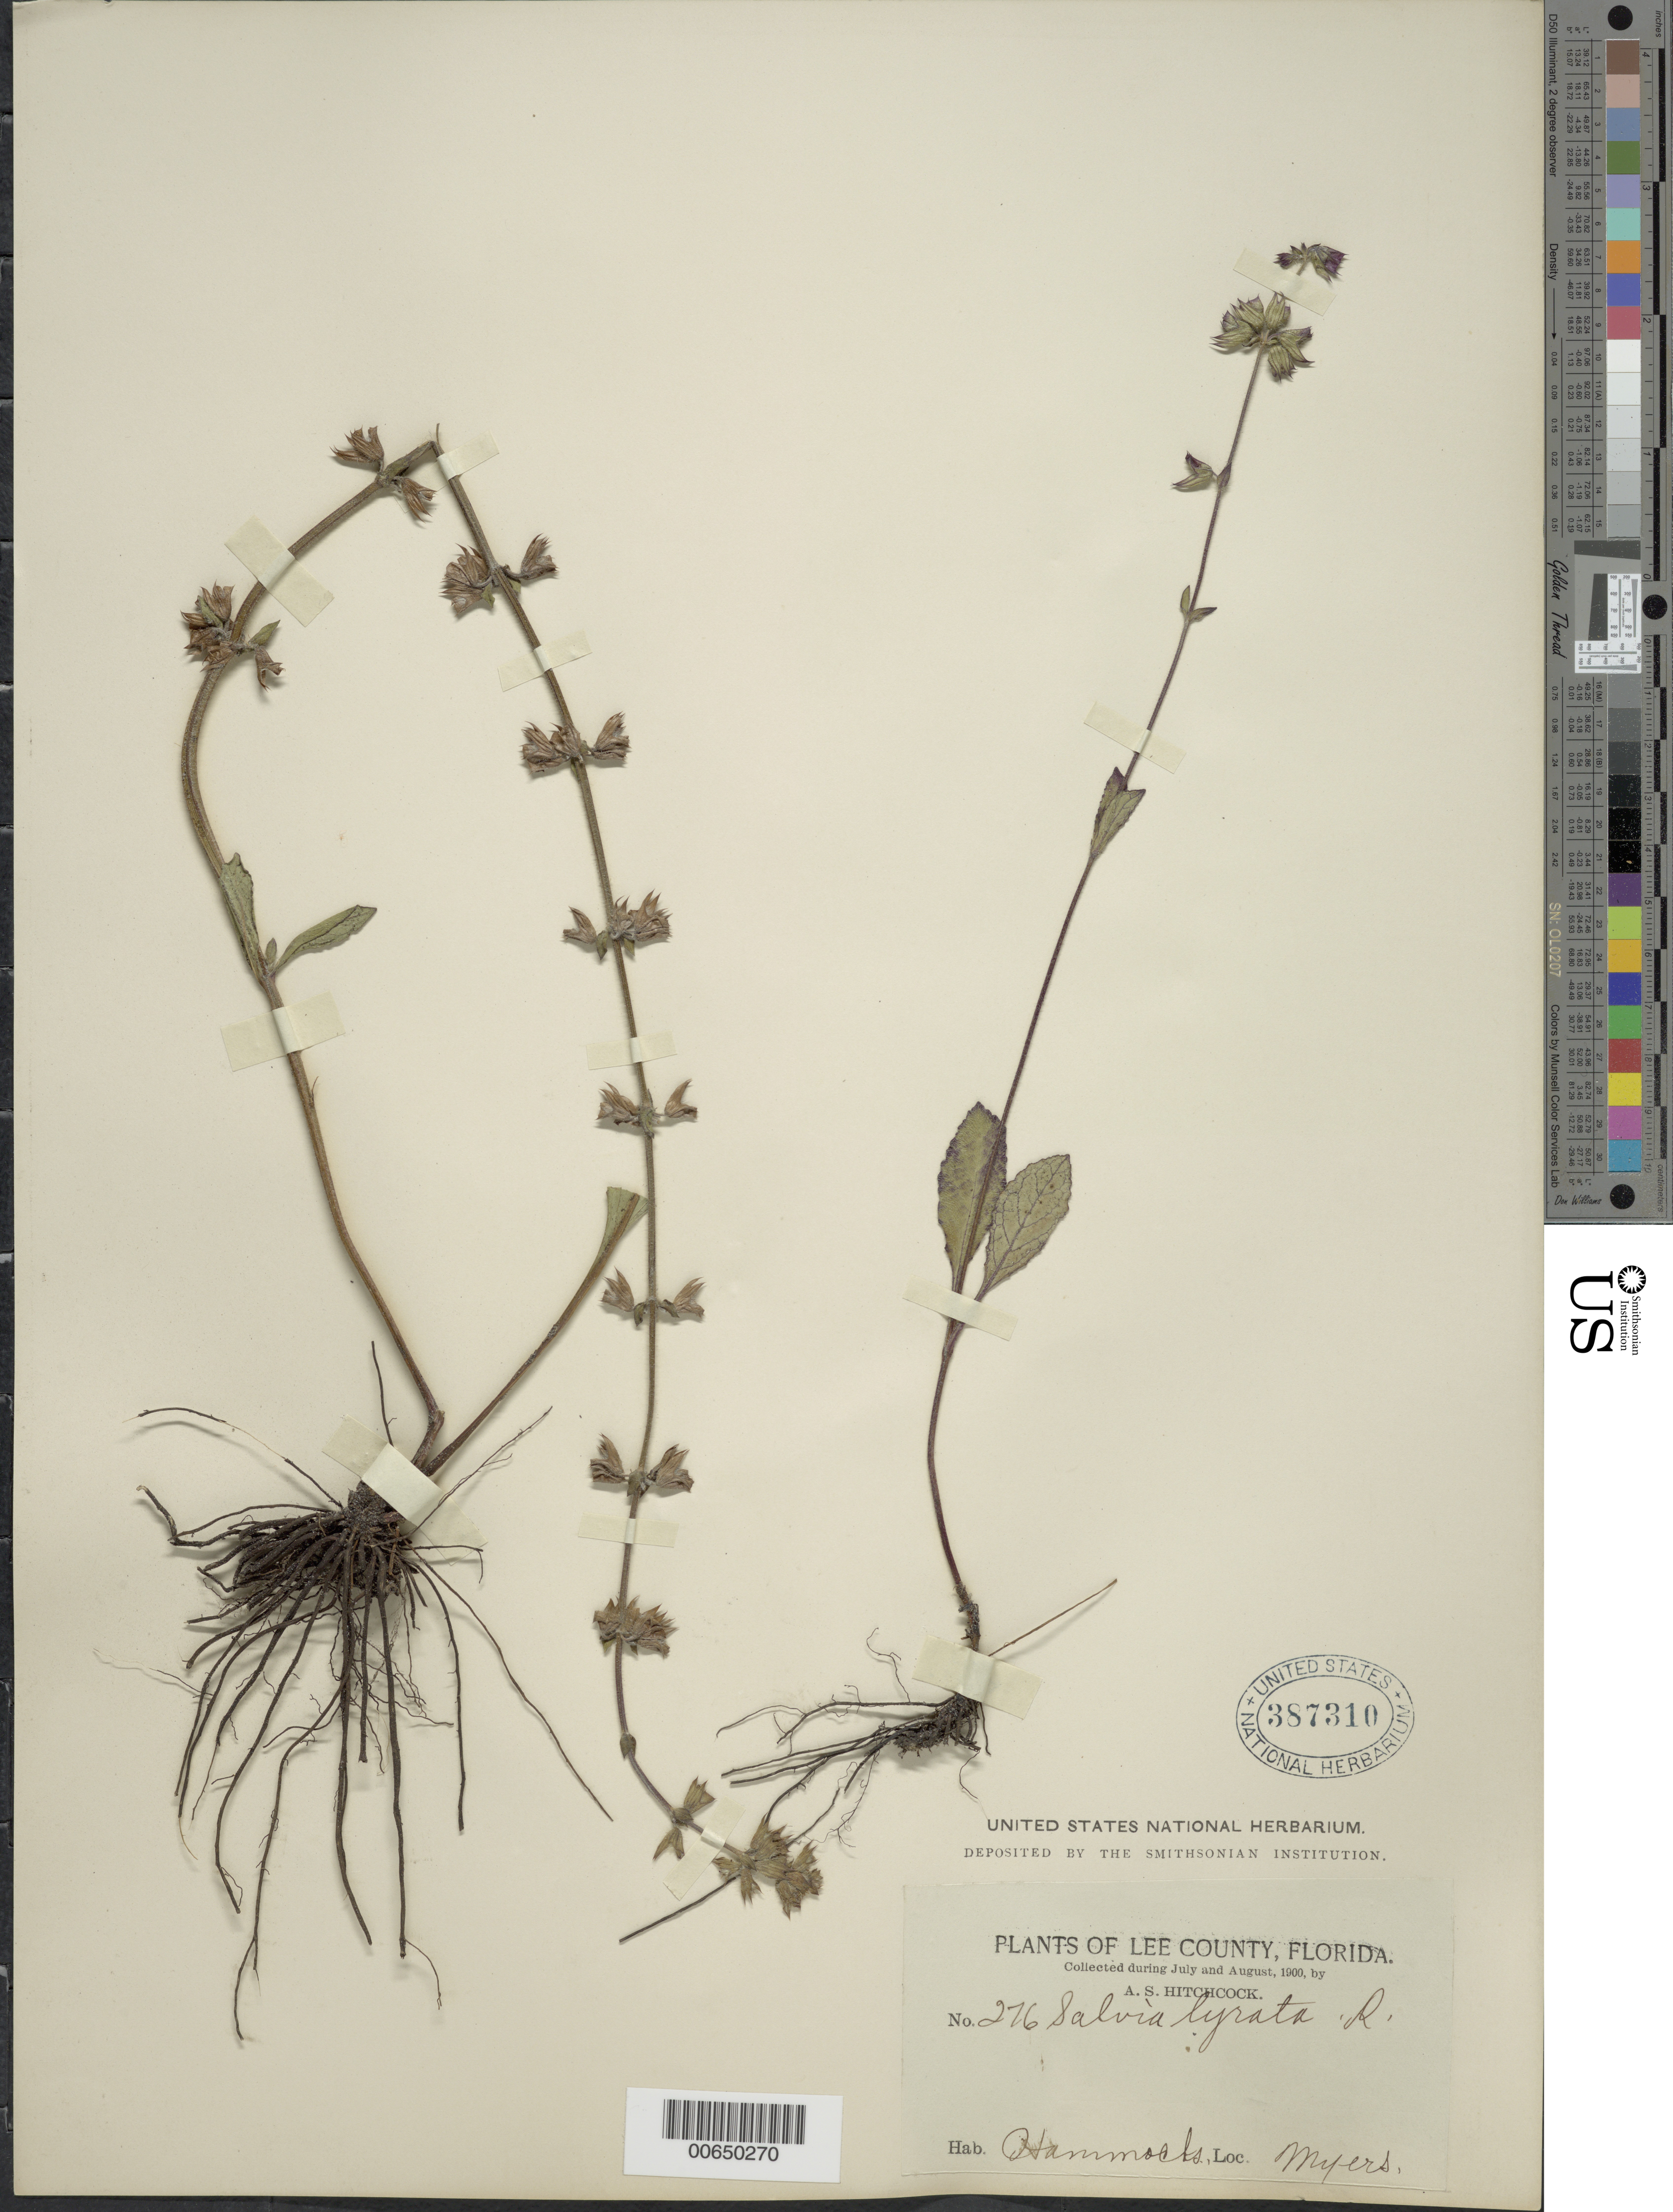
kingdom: Plantae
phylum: Tracheophyta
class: Magnoliopsida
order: Lamiales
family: Lamiaceae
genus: Salvia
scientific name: Salvia lyrata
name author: L.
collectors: A. S. Hitchcock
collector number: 276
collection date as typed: Jul 1900 to -- Aug 1900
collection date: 1900-07/1900-08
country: United States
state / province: Florida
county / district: Lee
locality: Hammocks in Myers.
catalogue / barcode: US 387310